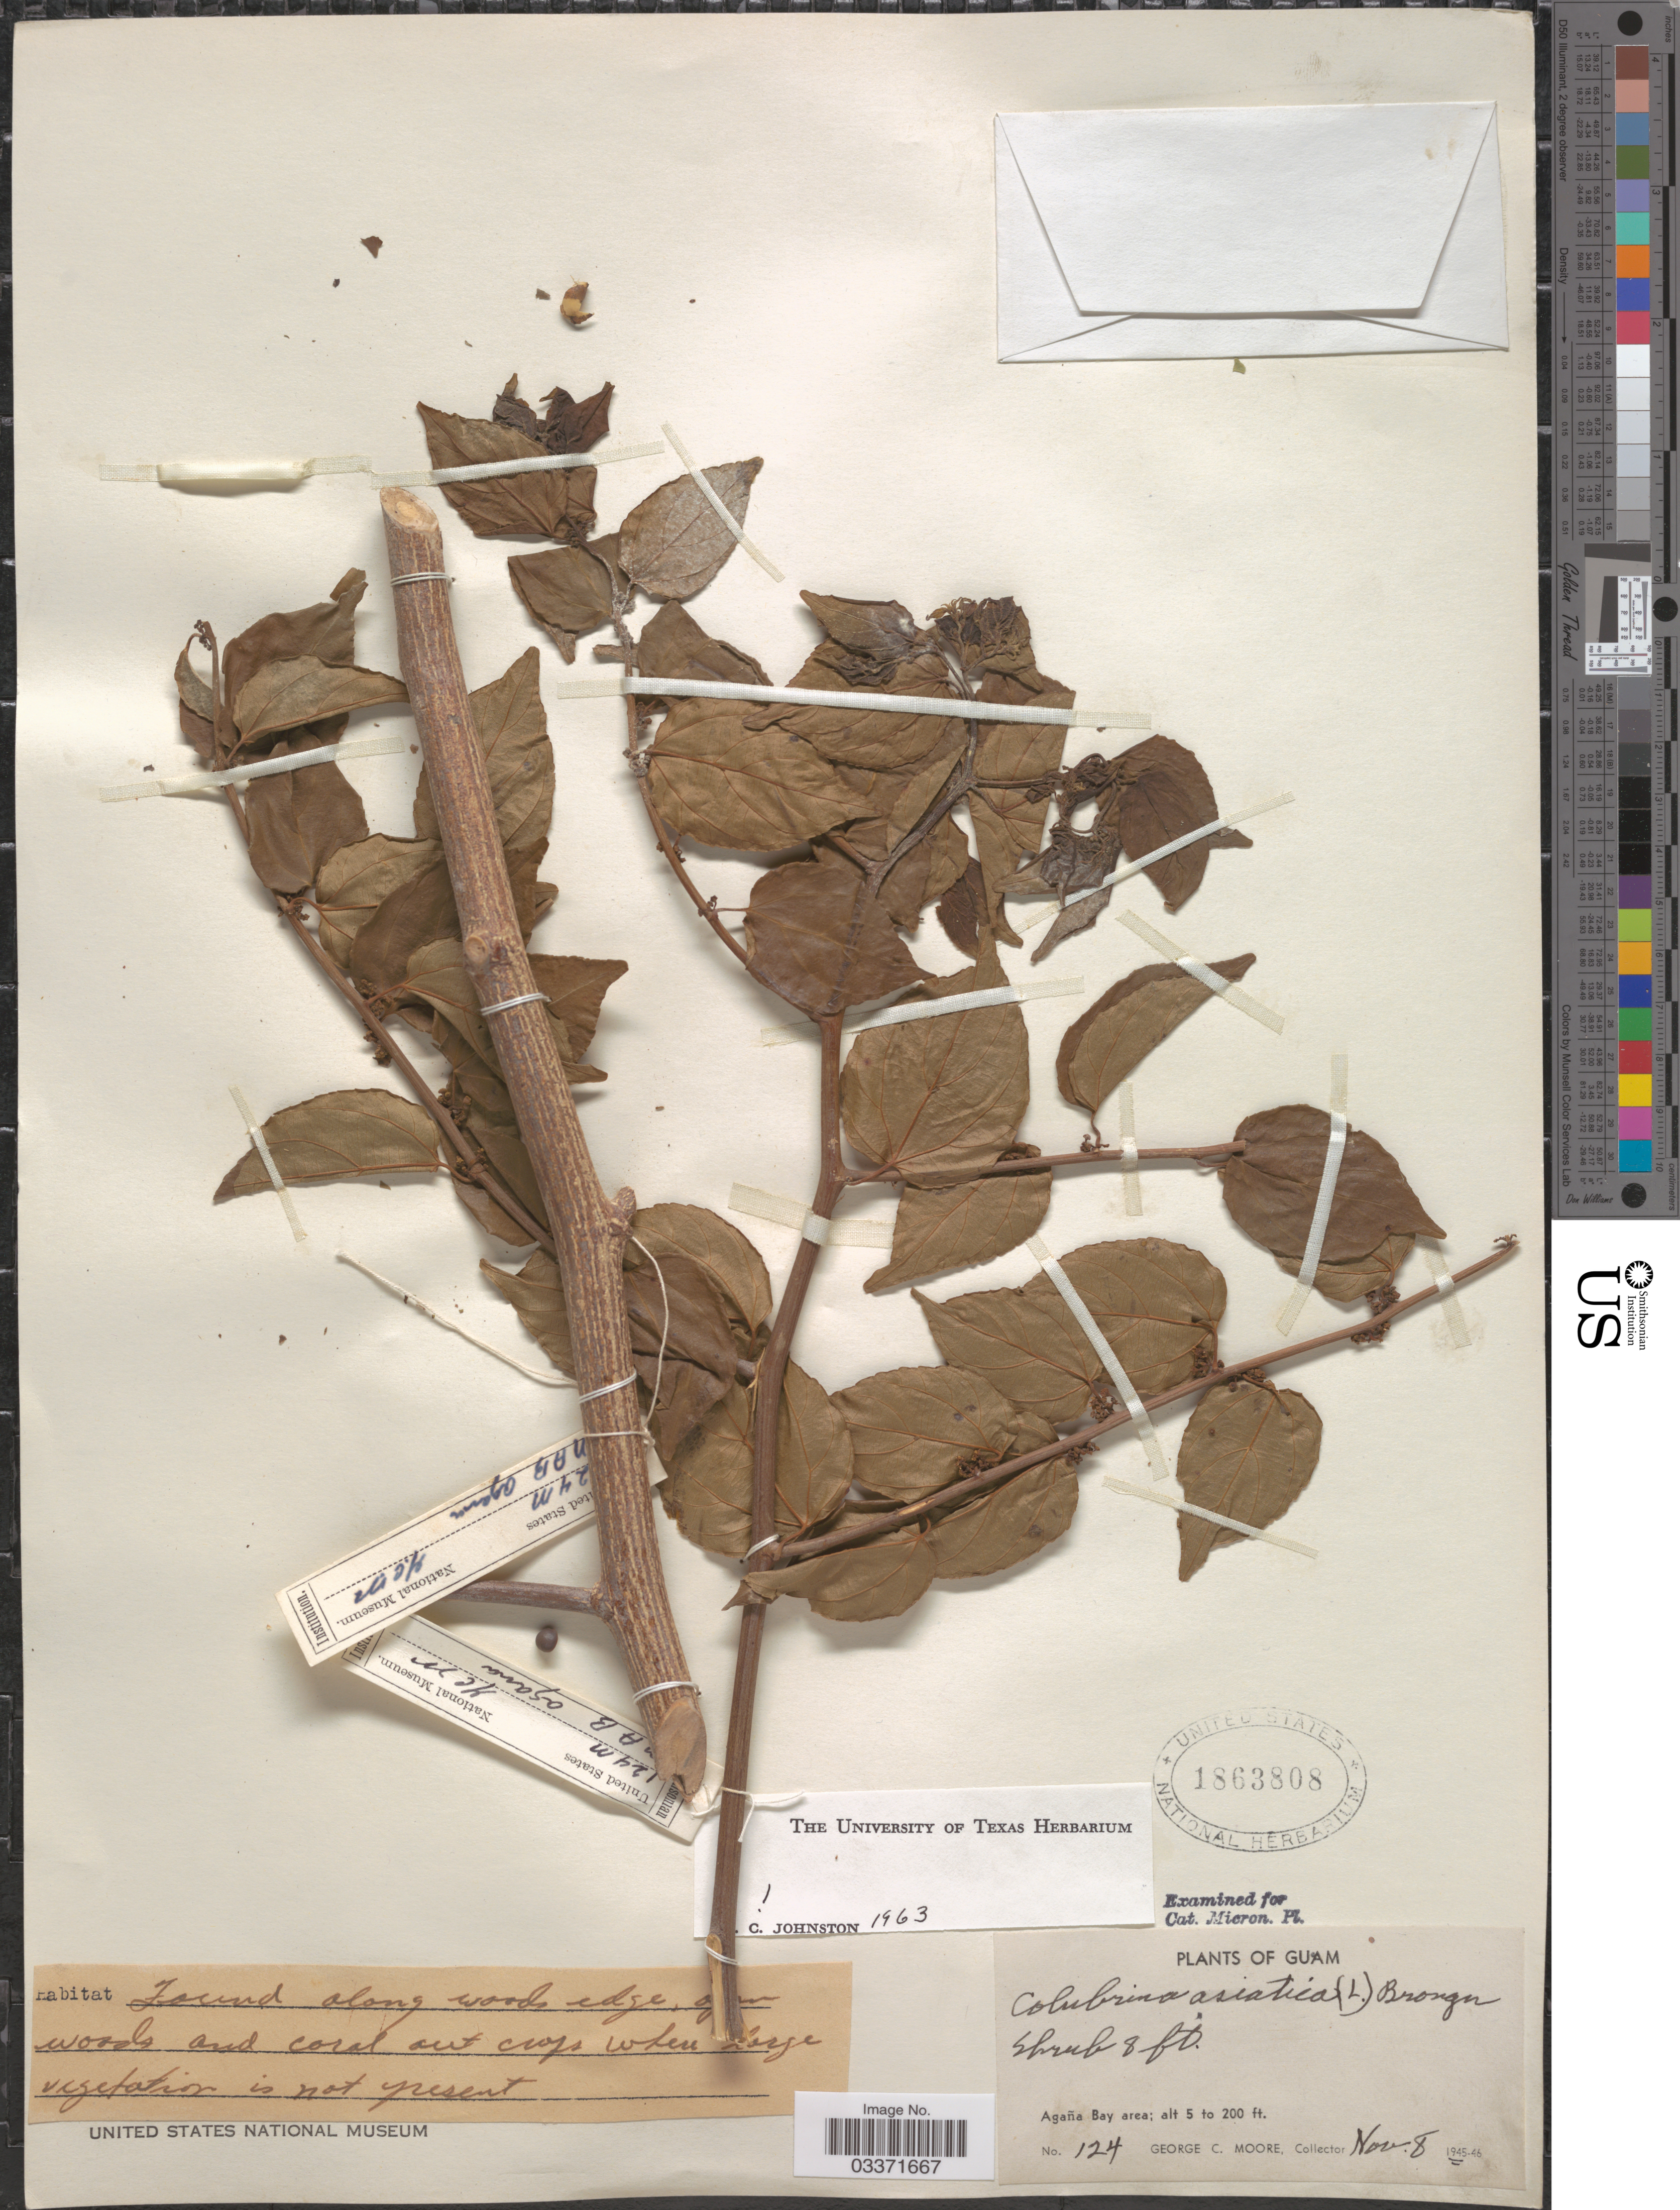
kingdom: Plantae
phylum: Tracheophyta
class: Magnoliopsida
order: Rosales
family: Rhamnaceae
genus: Colubrina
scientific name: Colubrina asiatica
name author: (L.) Brongn.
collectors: G. C. Moore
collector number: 124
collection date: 1945-11-08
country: Guam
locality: Agaña Bay area.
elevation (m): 2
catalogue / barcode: US 1863808